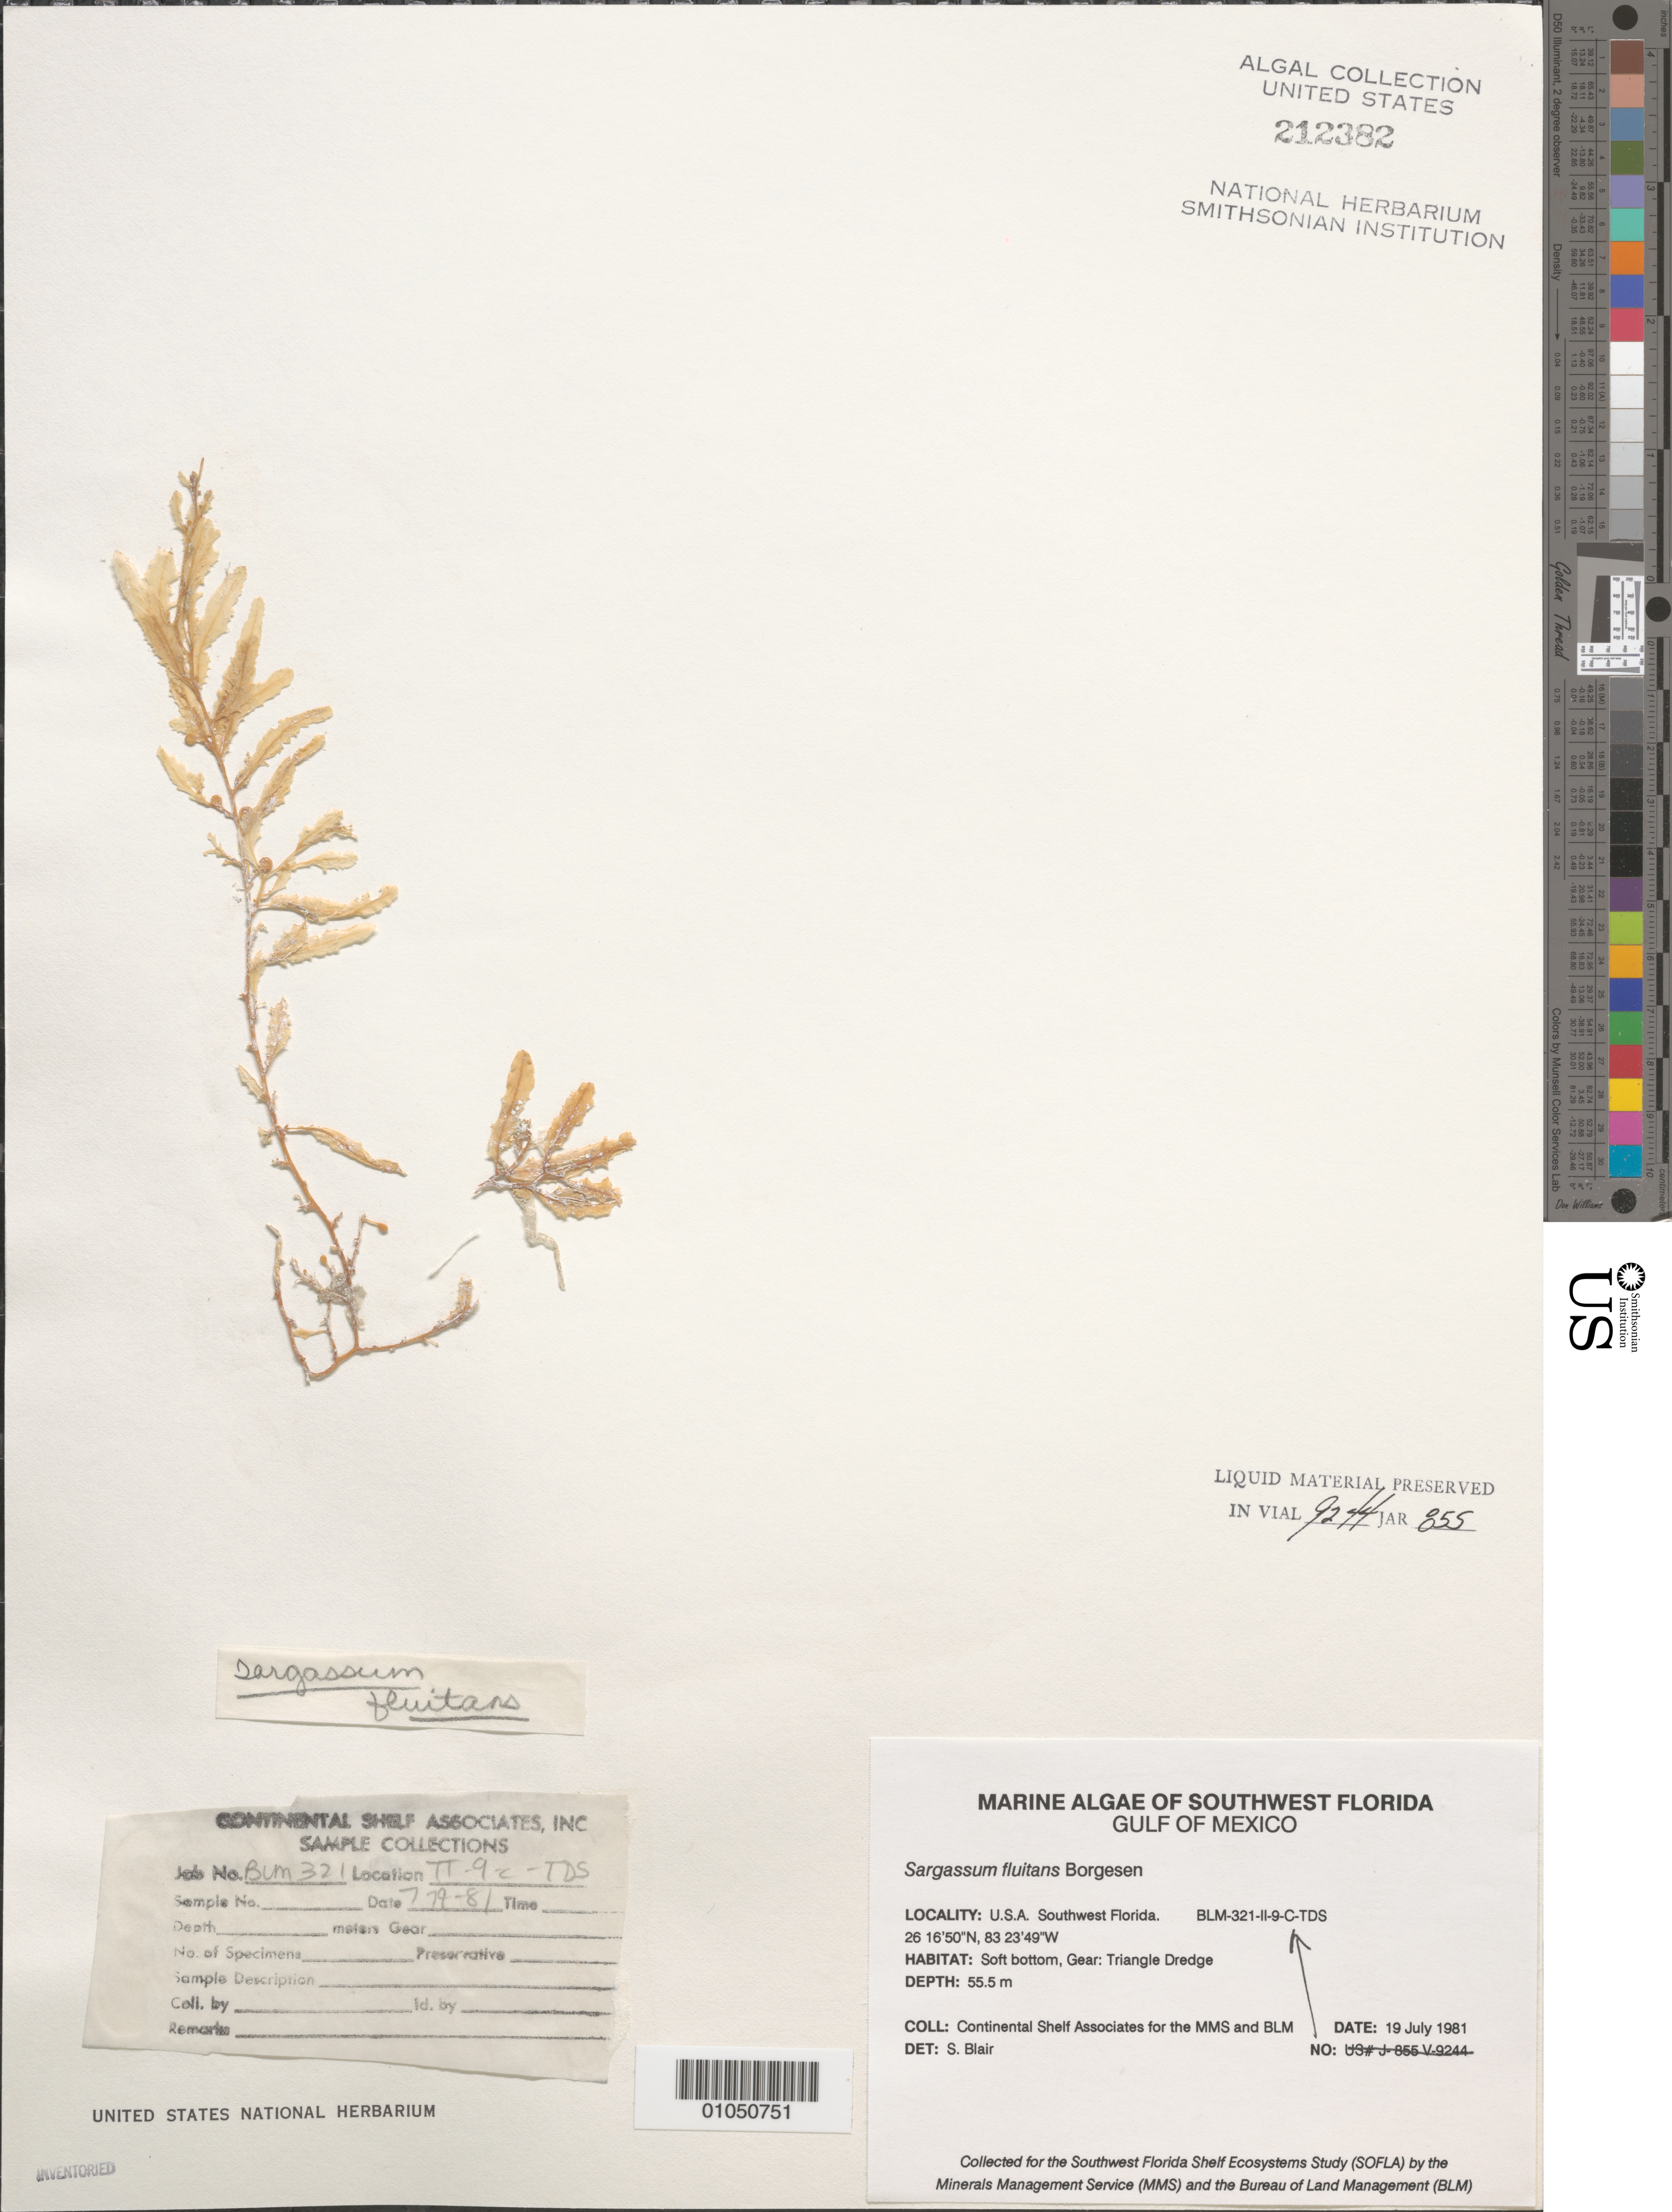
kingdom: Chromista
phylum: Ochrophyta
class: Phaeophyceae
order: Fucales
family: Sargassaceae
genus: Sargassum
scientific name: Sargassum fluitans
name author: (Børgesen) Børgesen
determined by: Blair, S. M.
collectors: Continental Shelf Associates for the MMS/BLM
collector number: BLM-321-II-9-C-TDS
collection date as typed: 19 Jul 1981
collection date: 1981-07-19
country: United States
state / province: Florida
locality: Gulf of Mexico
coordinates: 26 16'50"N, 83 23'49"W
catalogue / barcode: US 212382